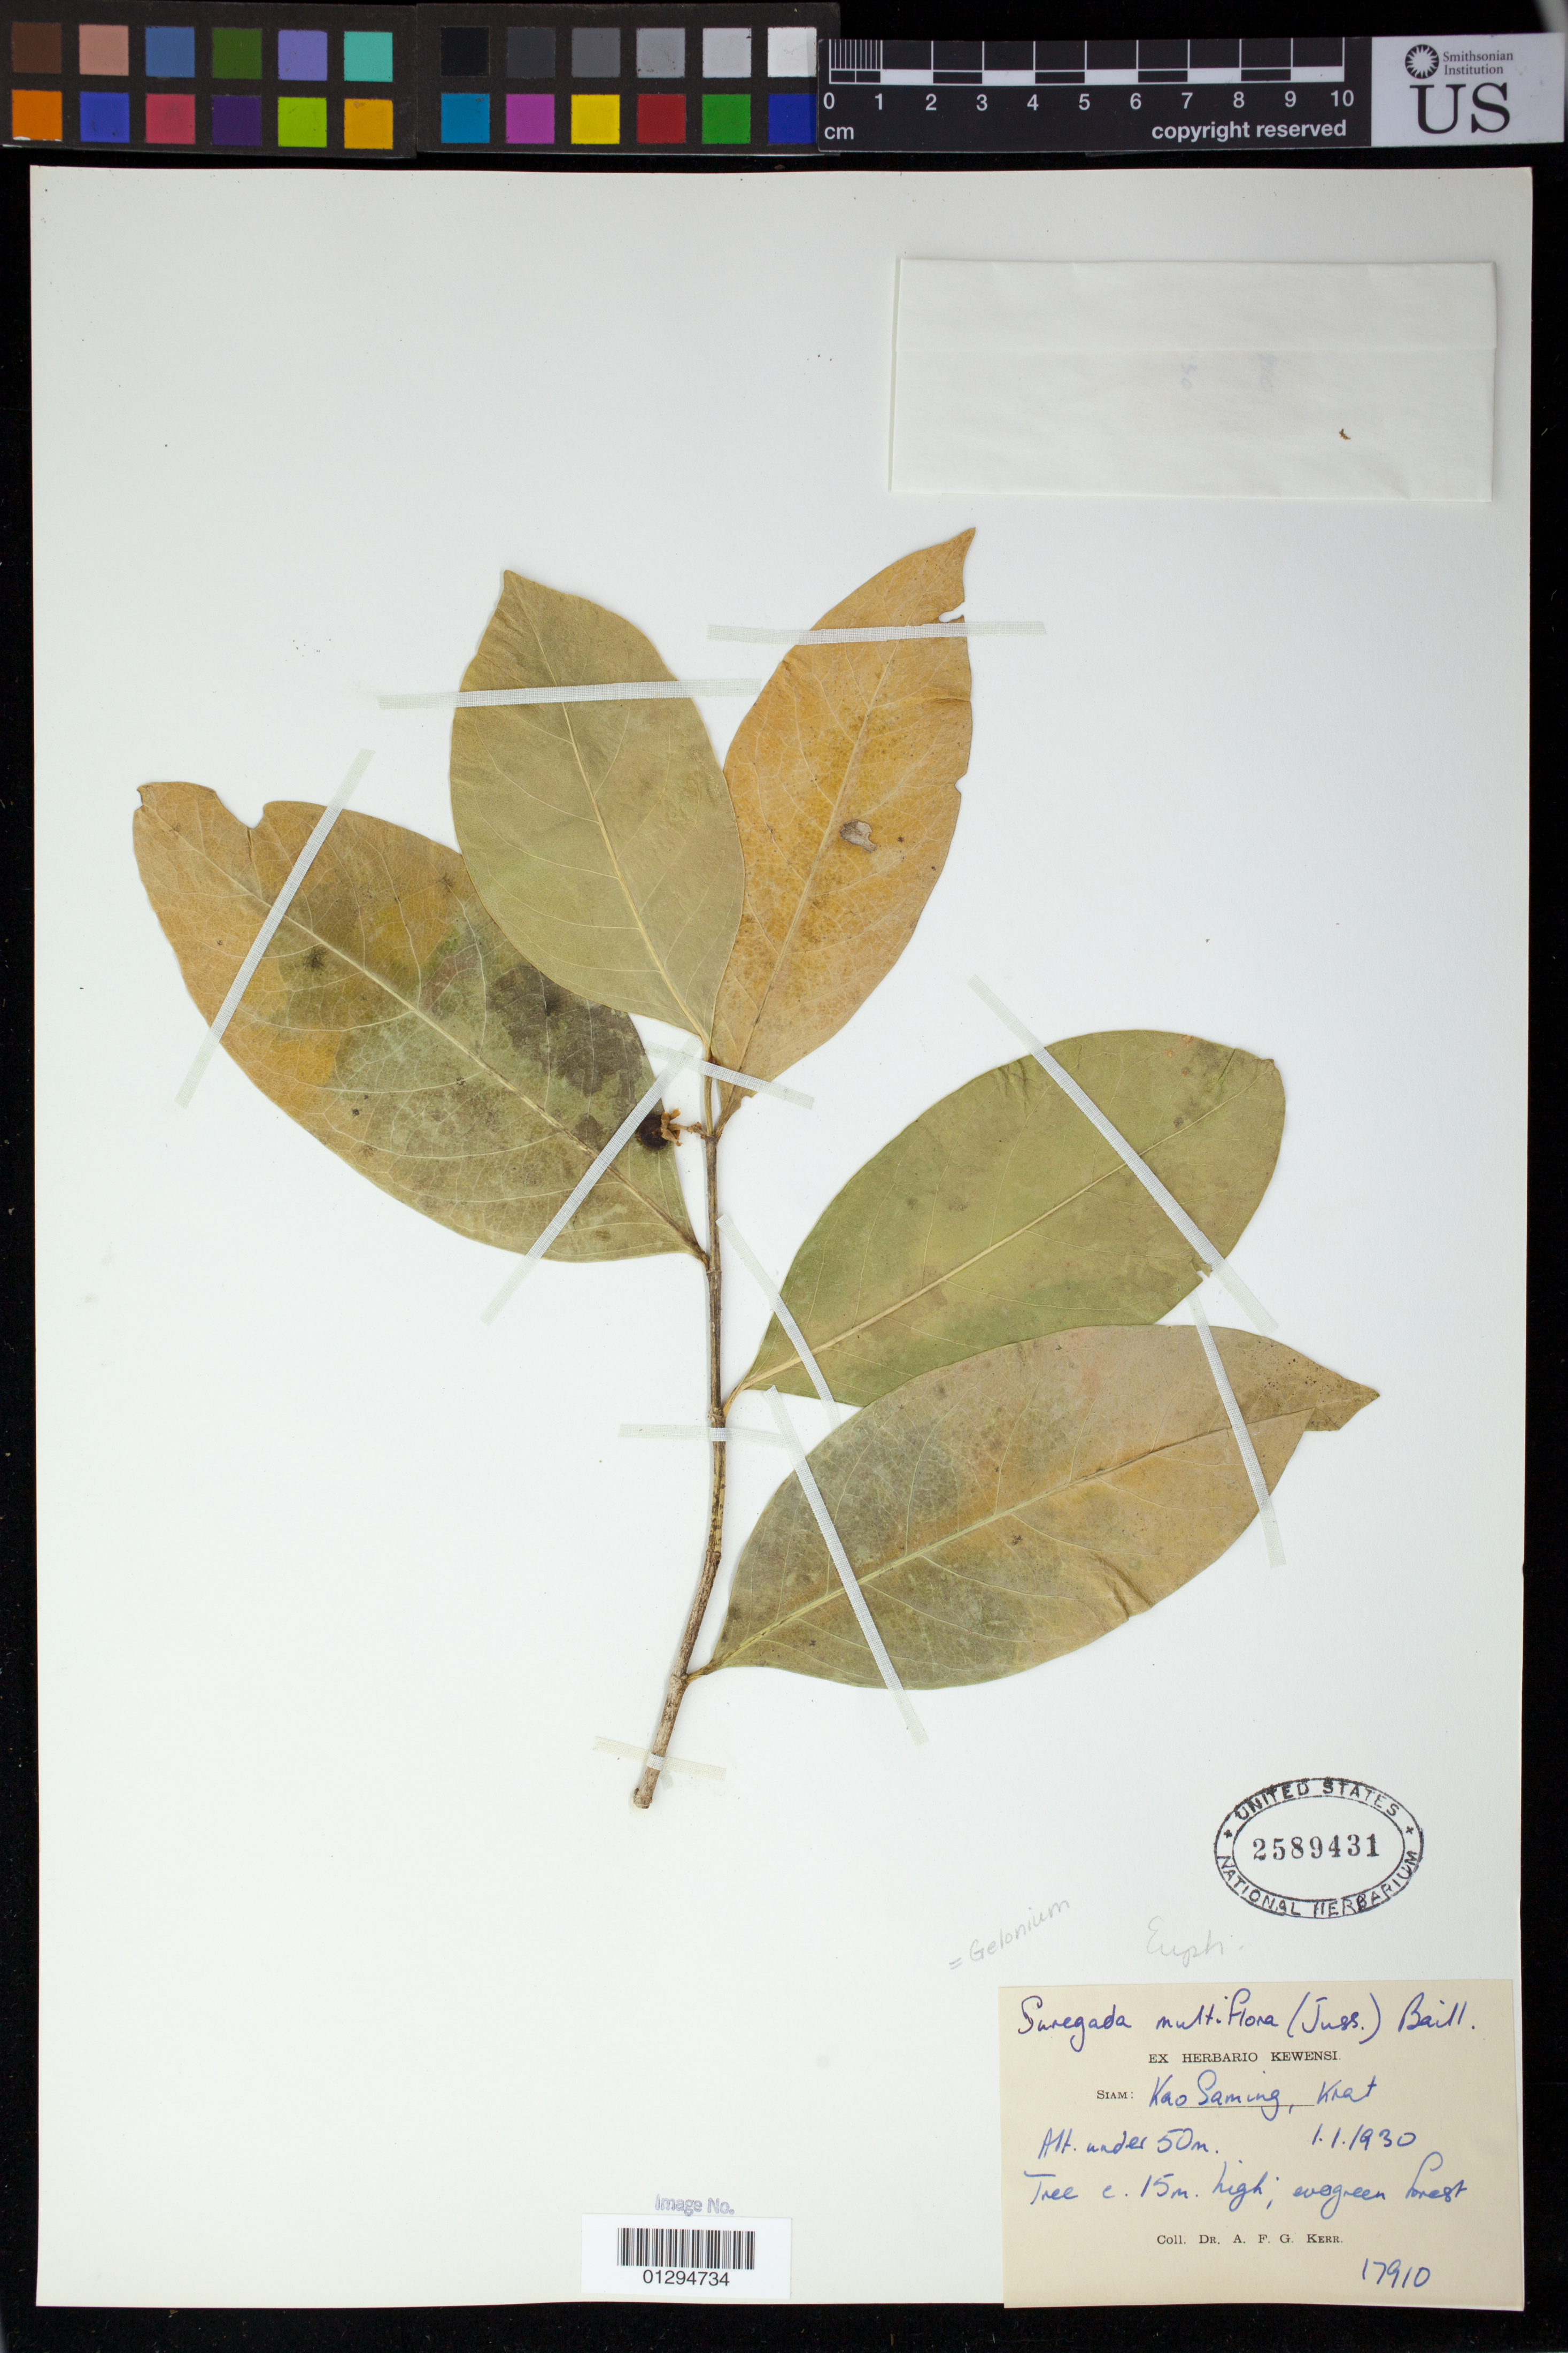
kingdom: Plantae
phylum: Tracheophyta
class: Magnoliopsida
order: Malpighiales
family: Euphorbiaceae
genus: Gelonium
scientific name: Gelonium multiflorum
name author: A. Juss.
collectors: A. F. G. Kerr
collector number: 17910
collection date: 1930-01-01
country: Thailand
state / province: Trat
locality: Kao (Khao) Saming, Krat (Trat)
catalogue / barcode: US 2589431